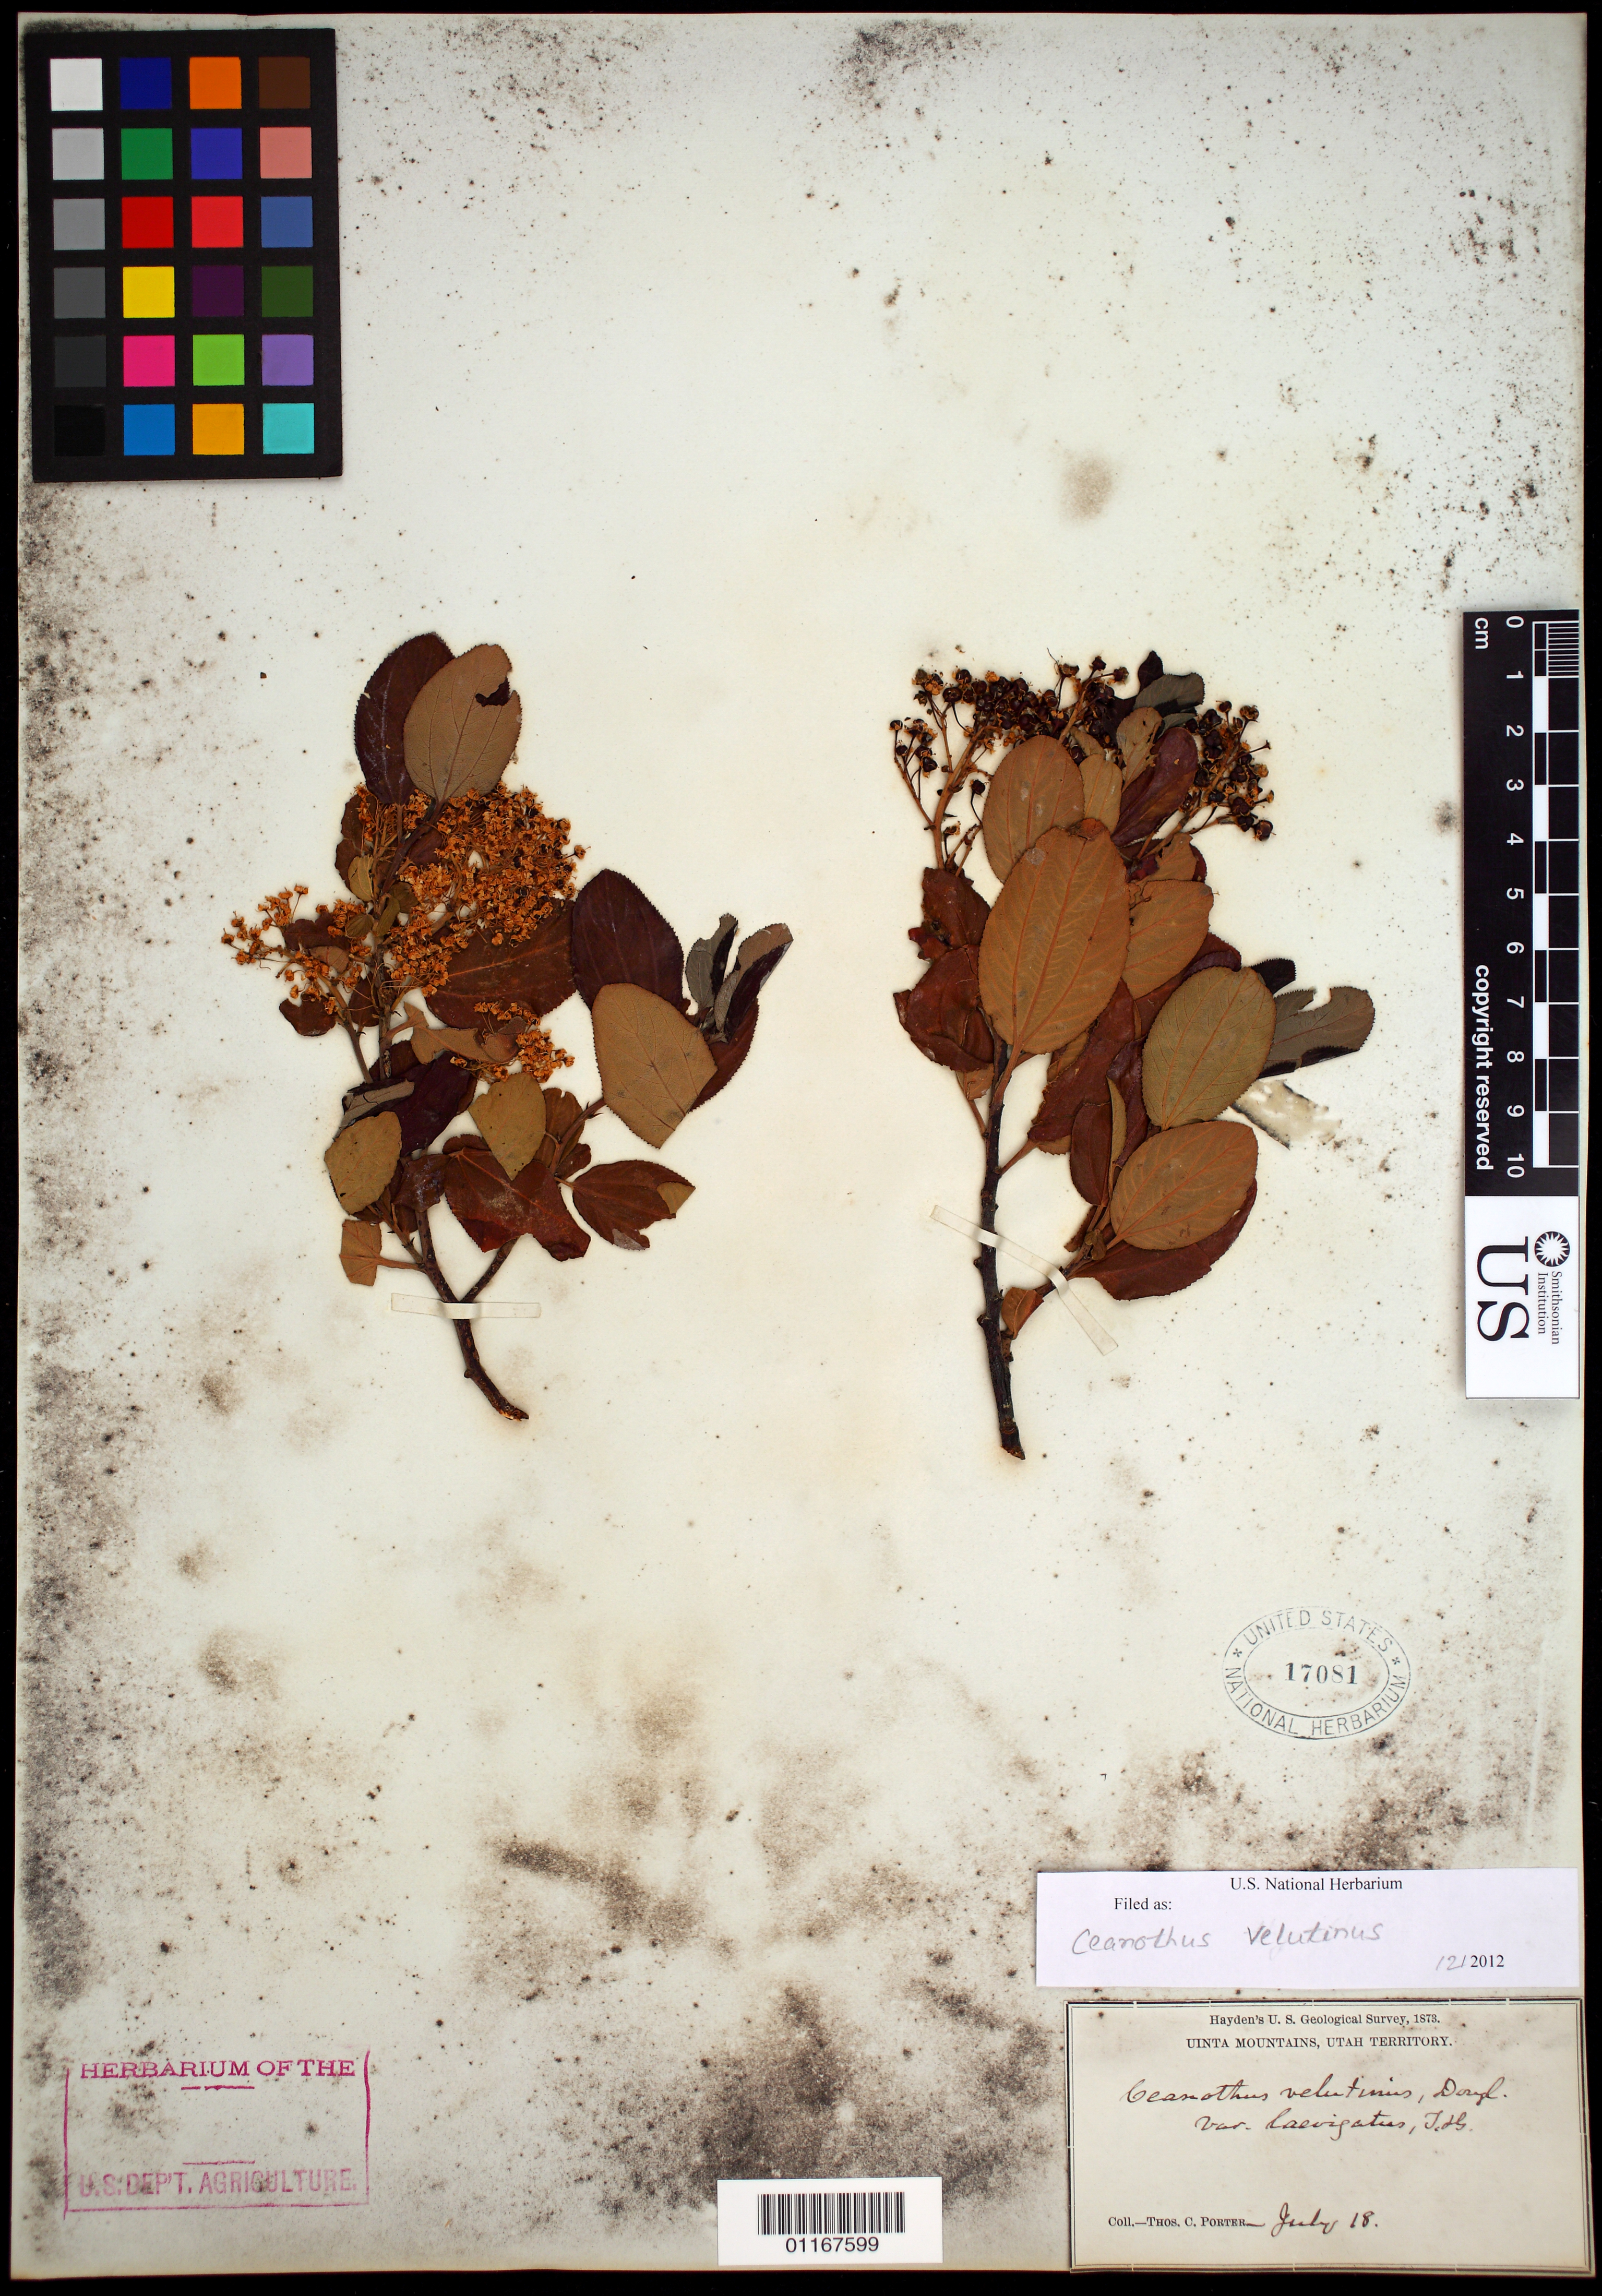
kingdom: Plantae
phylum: Tracheophyta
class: Magnoliopsida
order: Rosales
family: Rhamnaceae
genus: Ceanothus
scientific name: Ceanothus velutinus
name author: Douglas ex Hook.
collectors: T. C. Porter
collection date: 1873-07-18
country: United States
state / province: Utah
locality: Uinta Mts., Utah Territory.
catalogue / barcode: US 17081